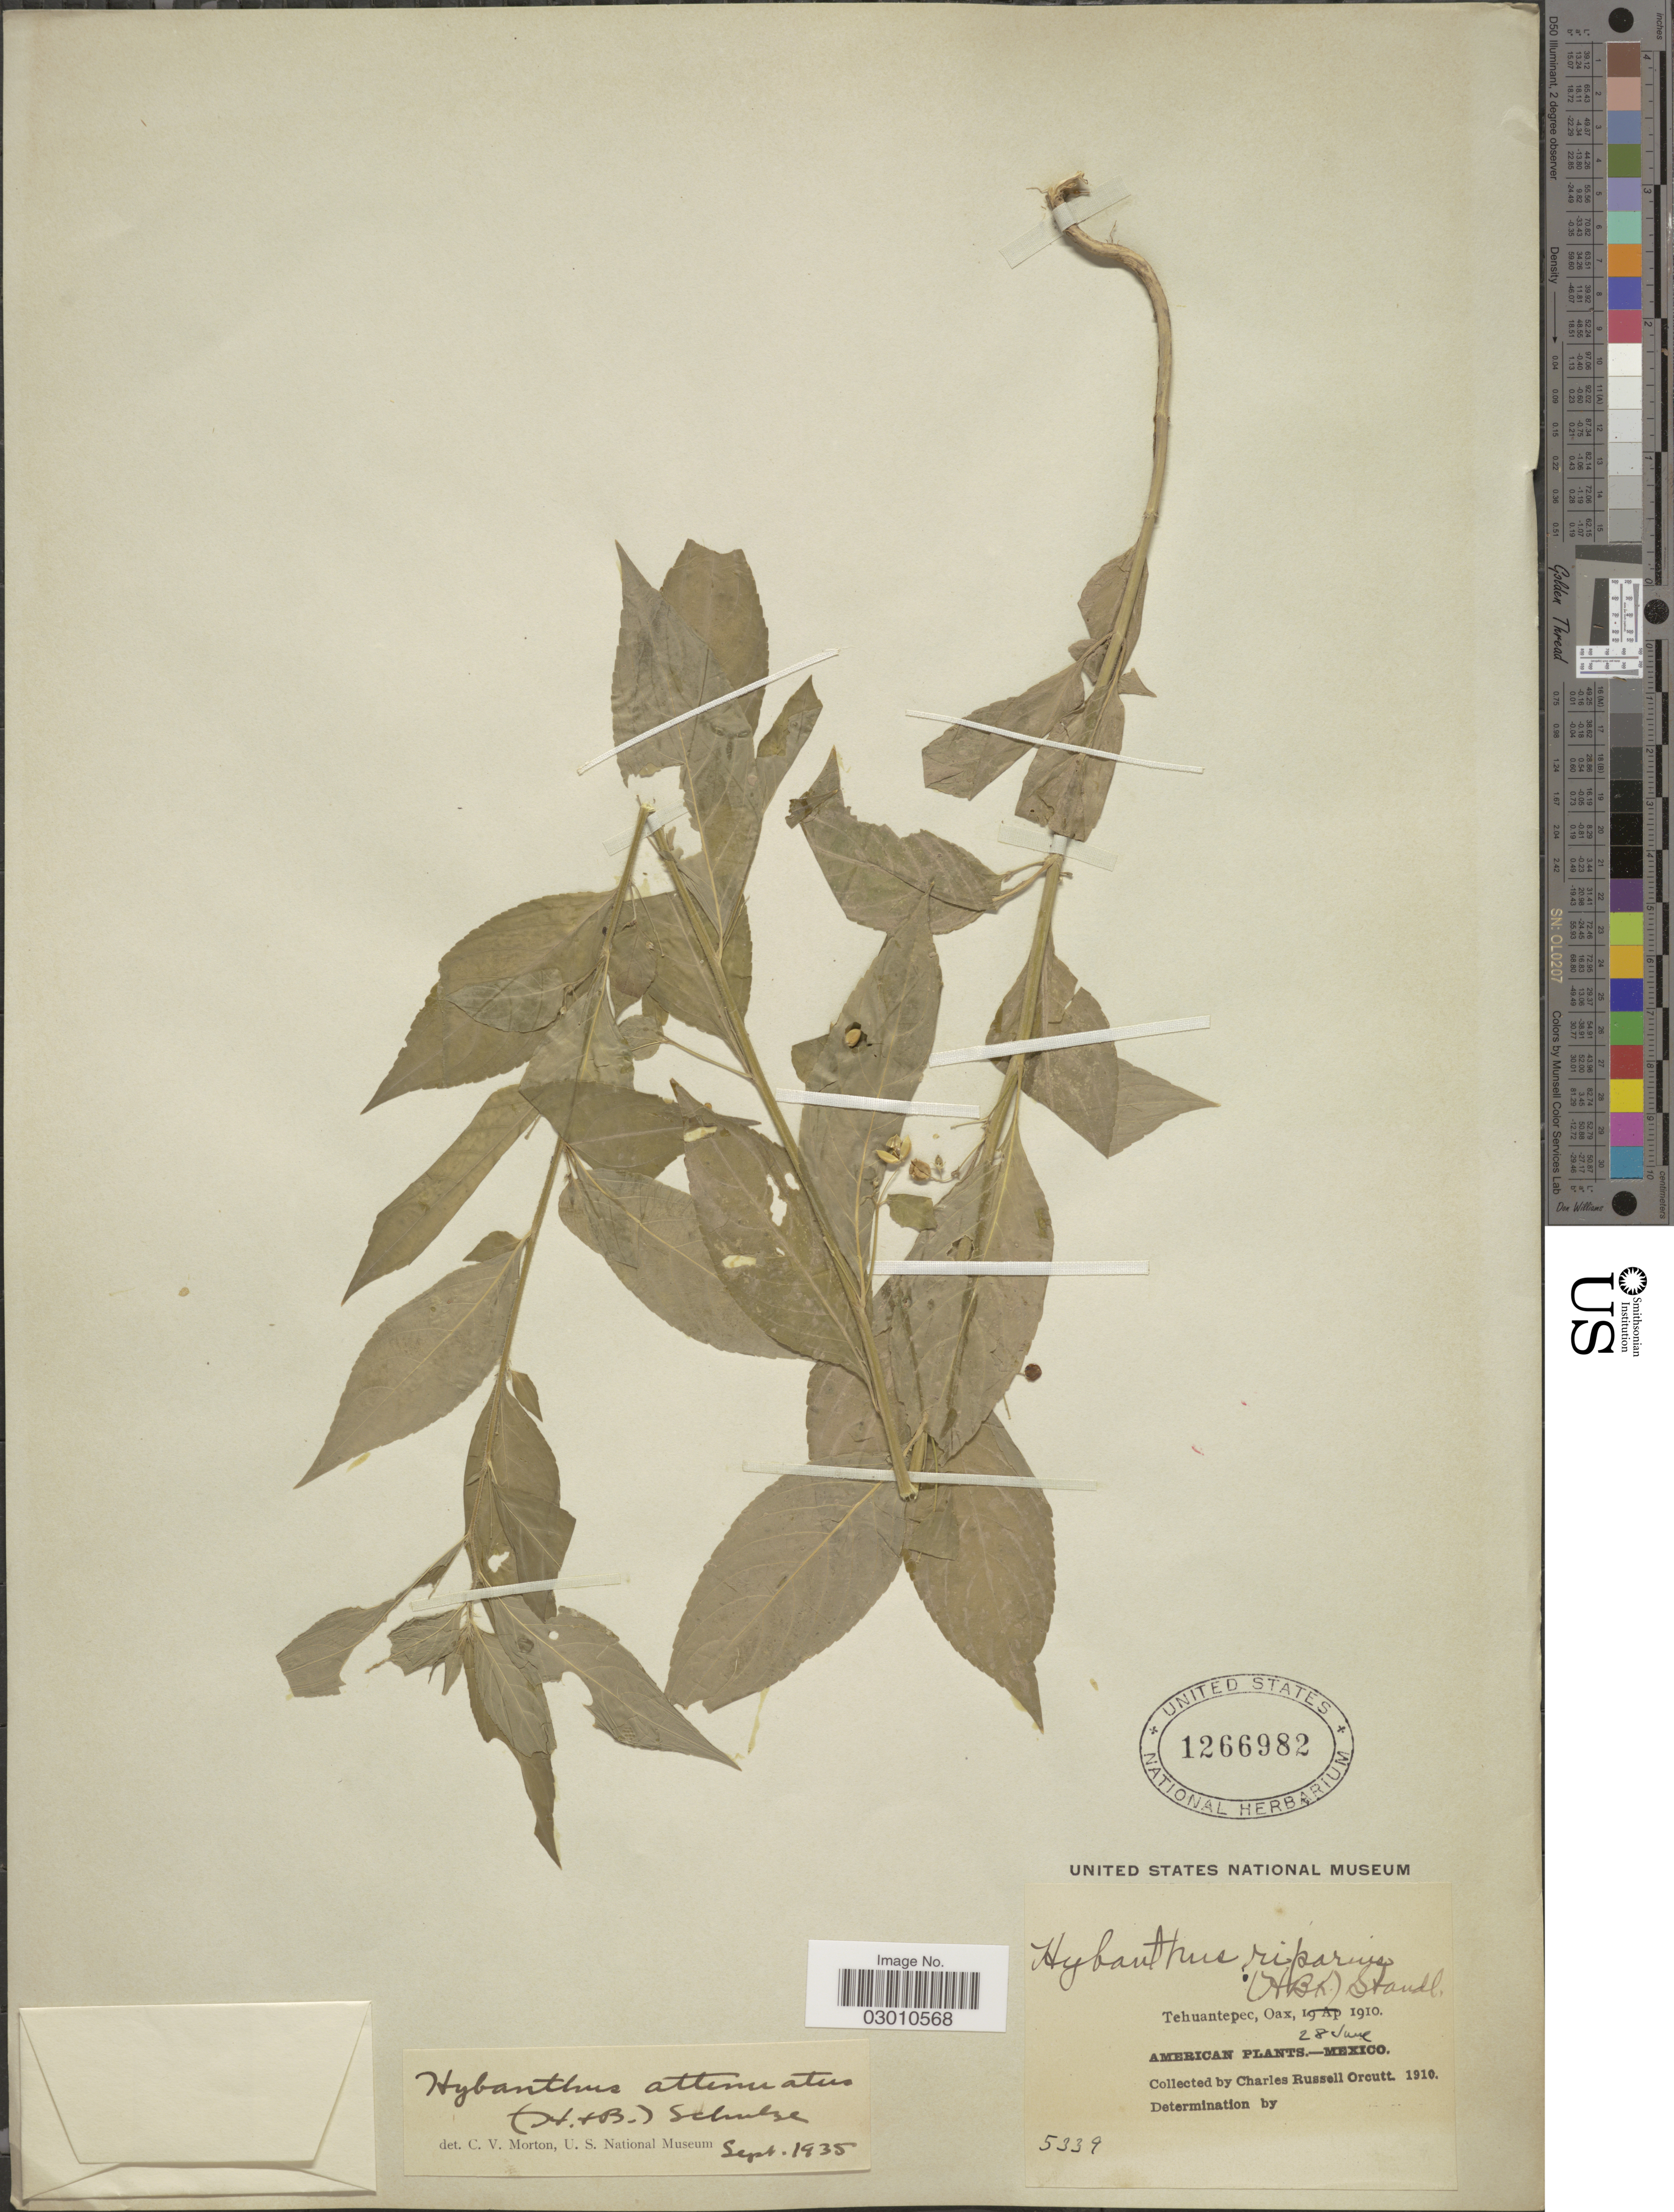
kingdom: Plantae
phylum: Tracheophyta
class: Magnoliopsida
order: Malpighiales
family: Violaceae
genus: Pombalia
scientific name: Pombalia attenuata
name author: (Humb. & Bonpl. ex Willd.) Paula-Souza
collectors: C. R. Orcutt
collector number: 5339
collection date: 1910-06-28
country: Mexico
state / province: Oaxaca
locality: Tehuantepec.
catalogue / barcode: US 1266982